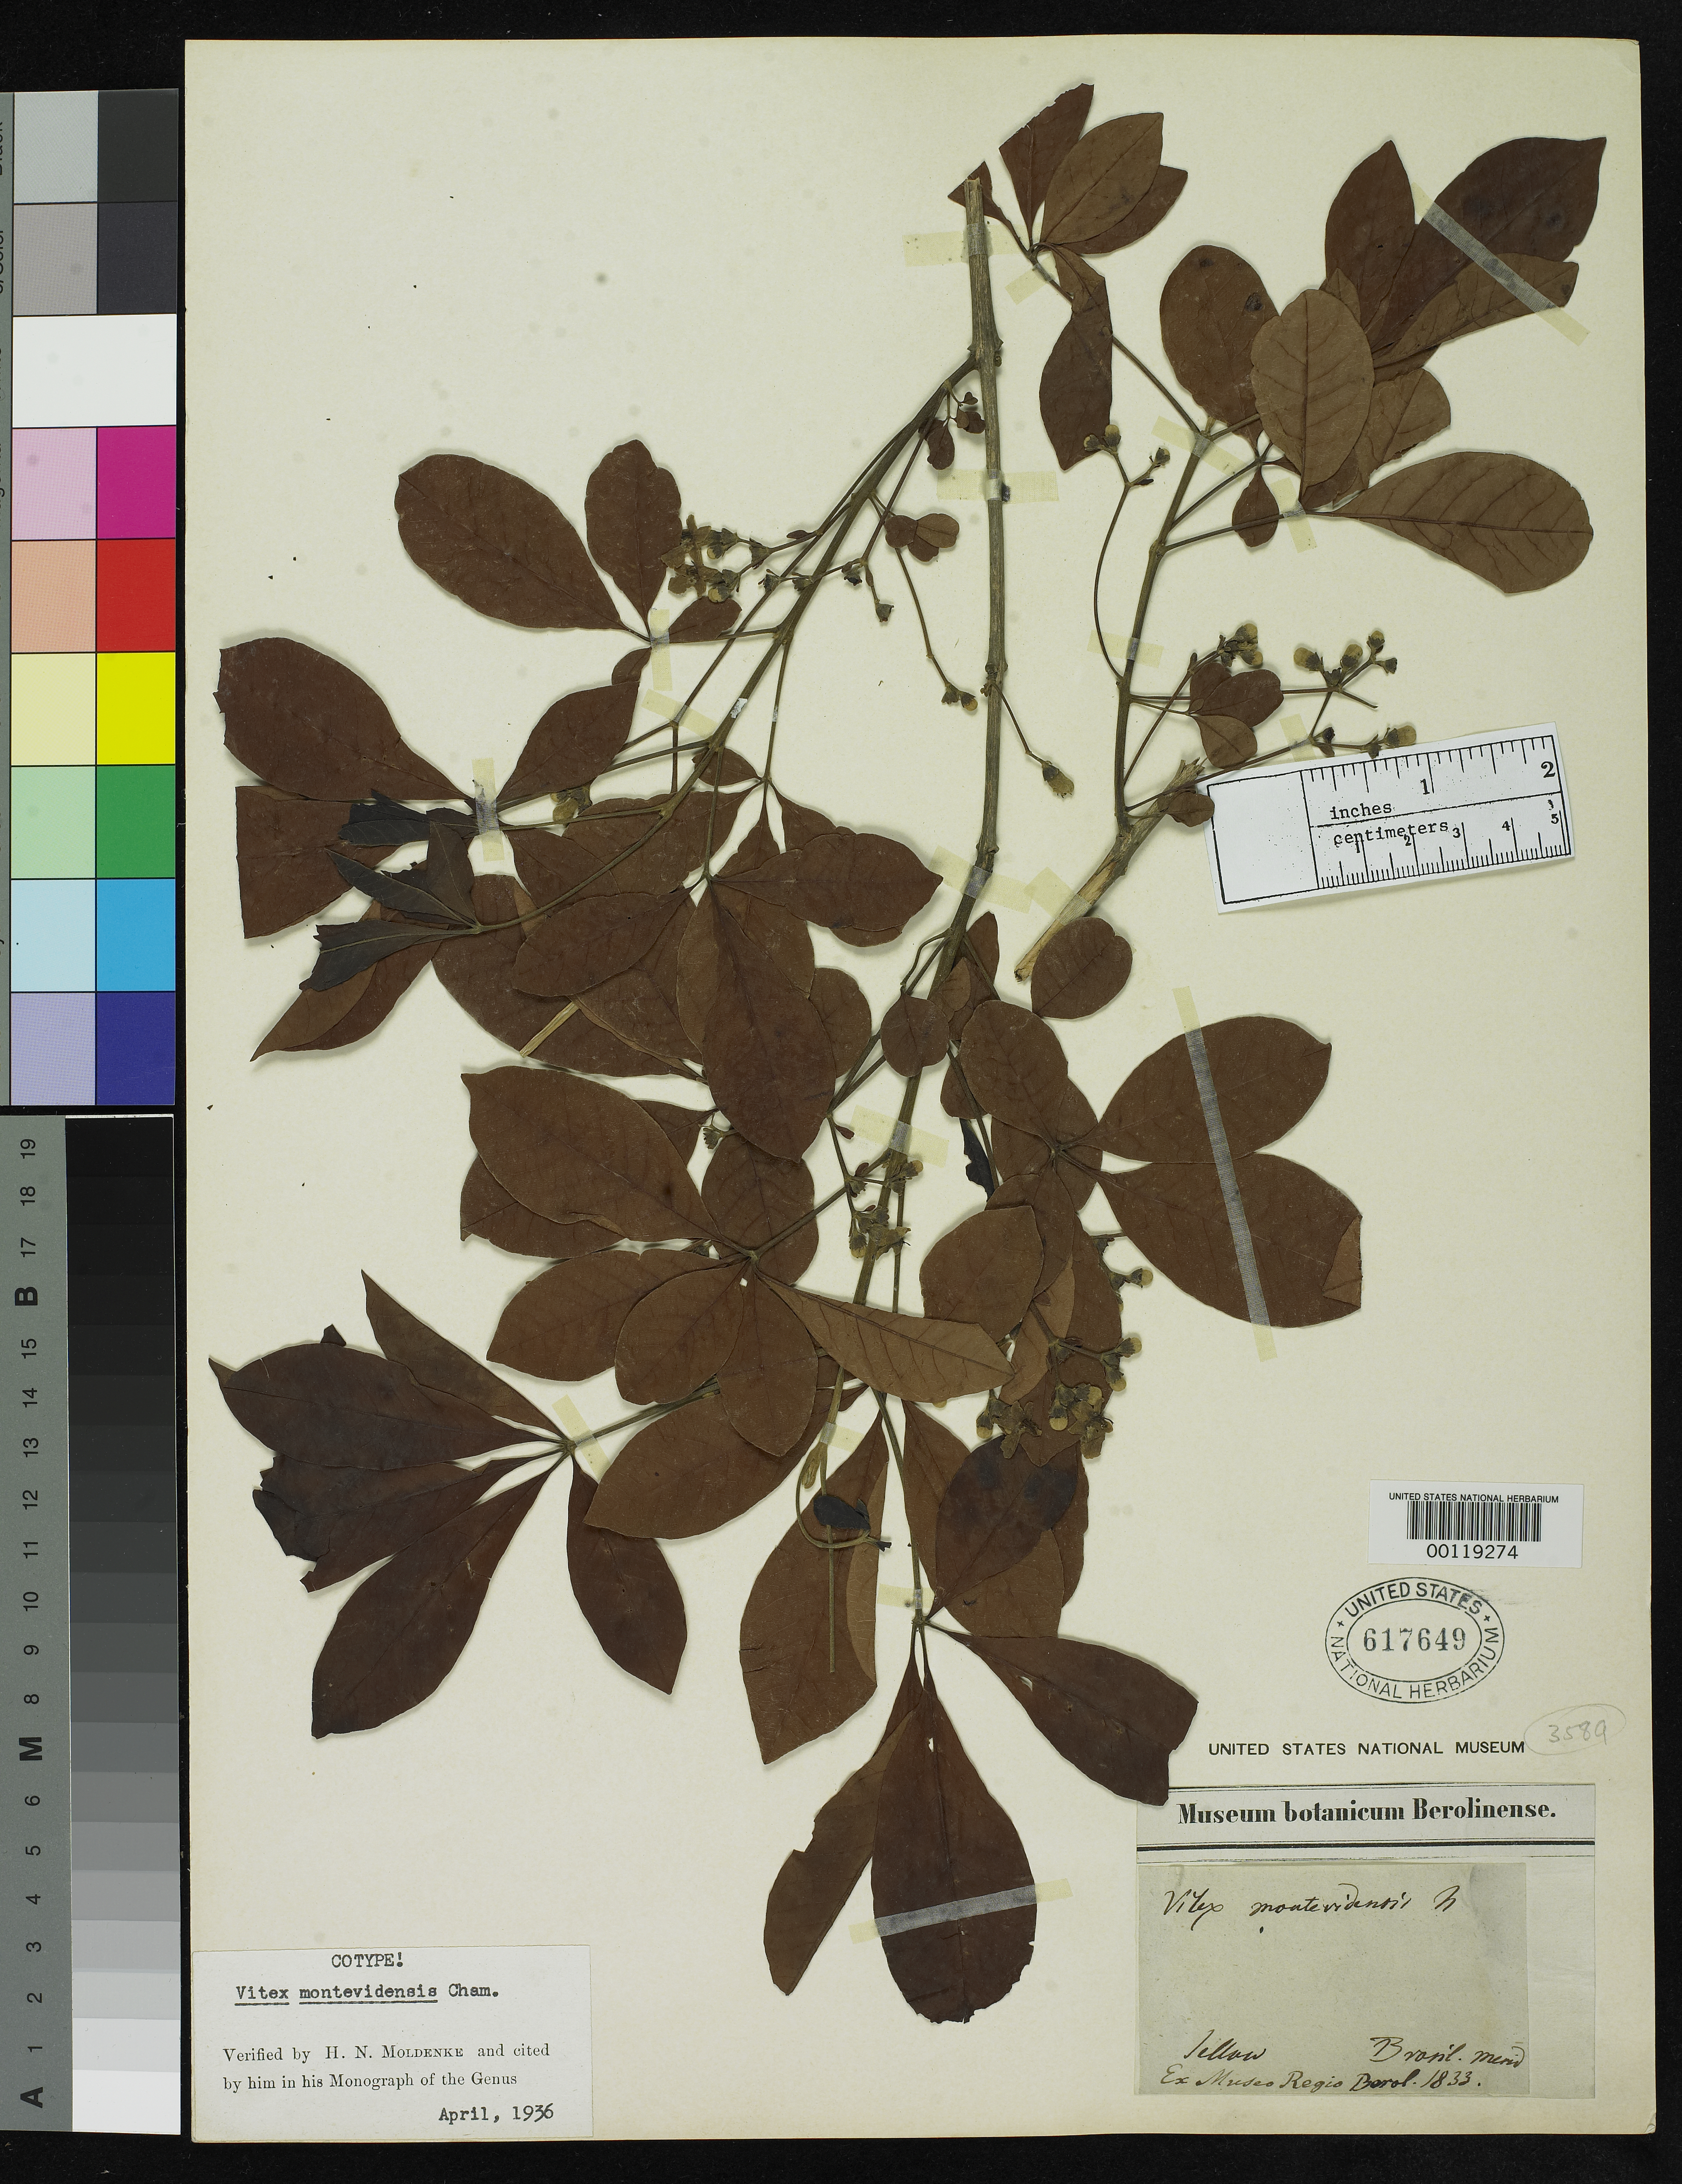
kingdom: Plantae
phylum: Tracheophyta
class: Magnoliopsida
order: Lamiales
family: Lamiaceae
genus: Vitex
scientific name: Vitex montevidensis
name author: Cham.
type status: Type Collection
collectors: F. Sellow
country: Uruguay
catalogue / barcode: US 617649